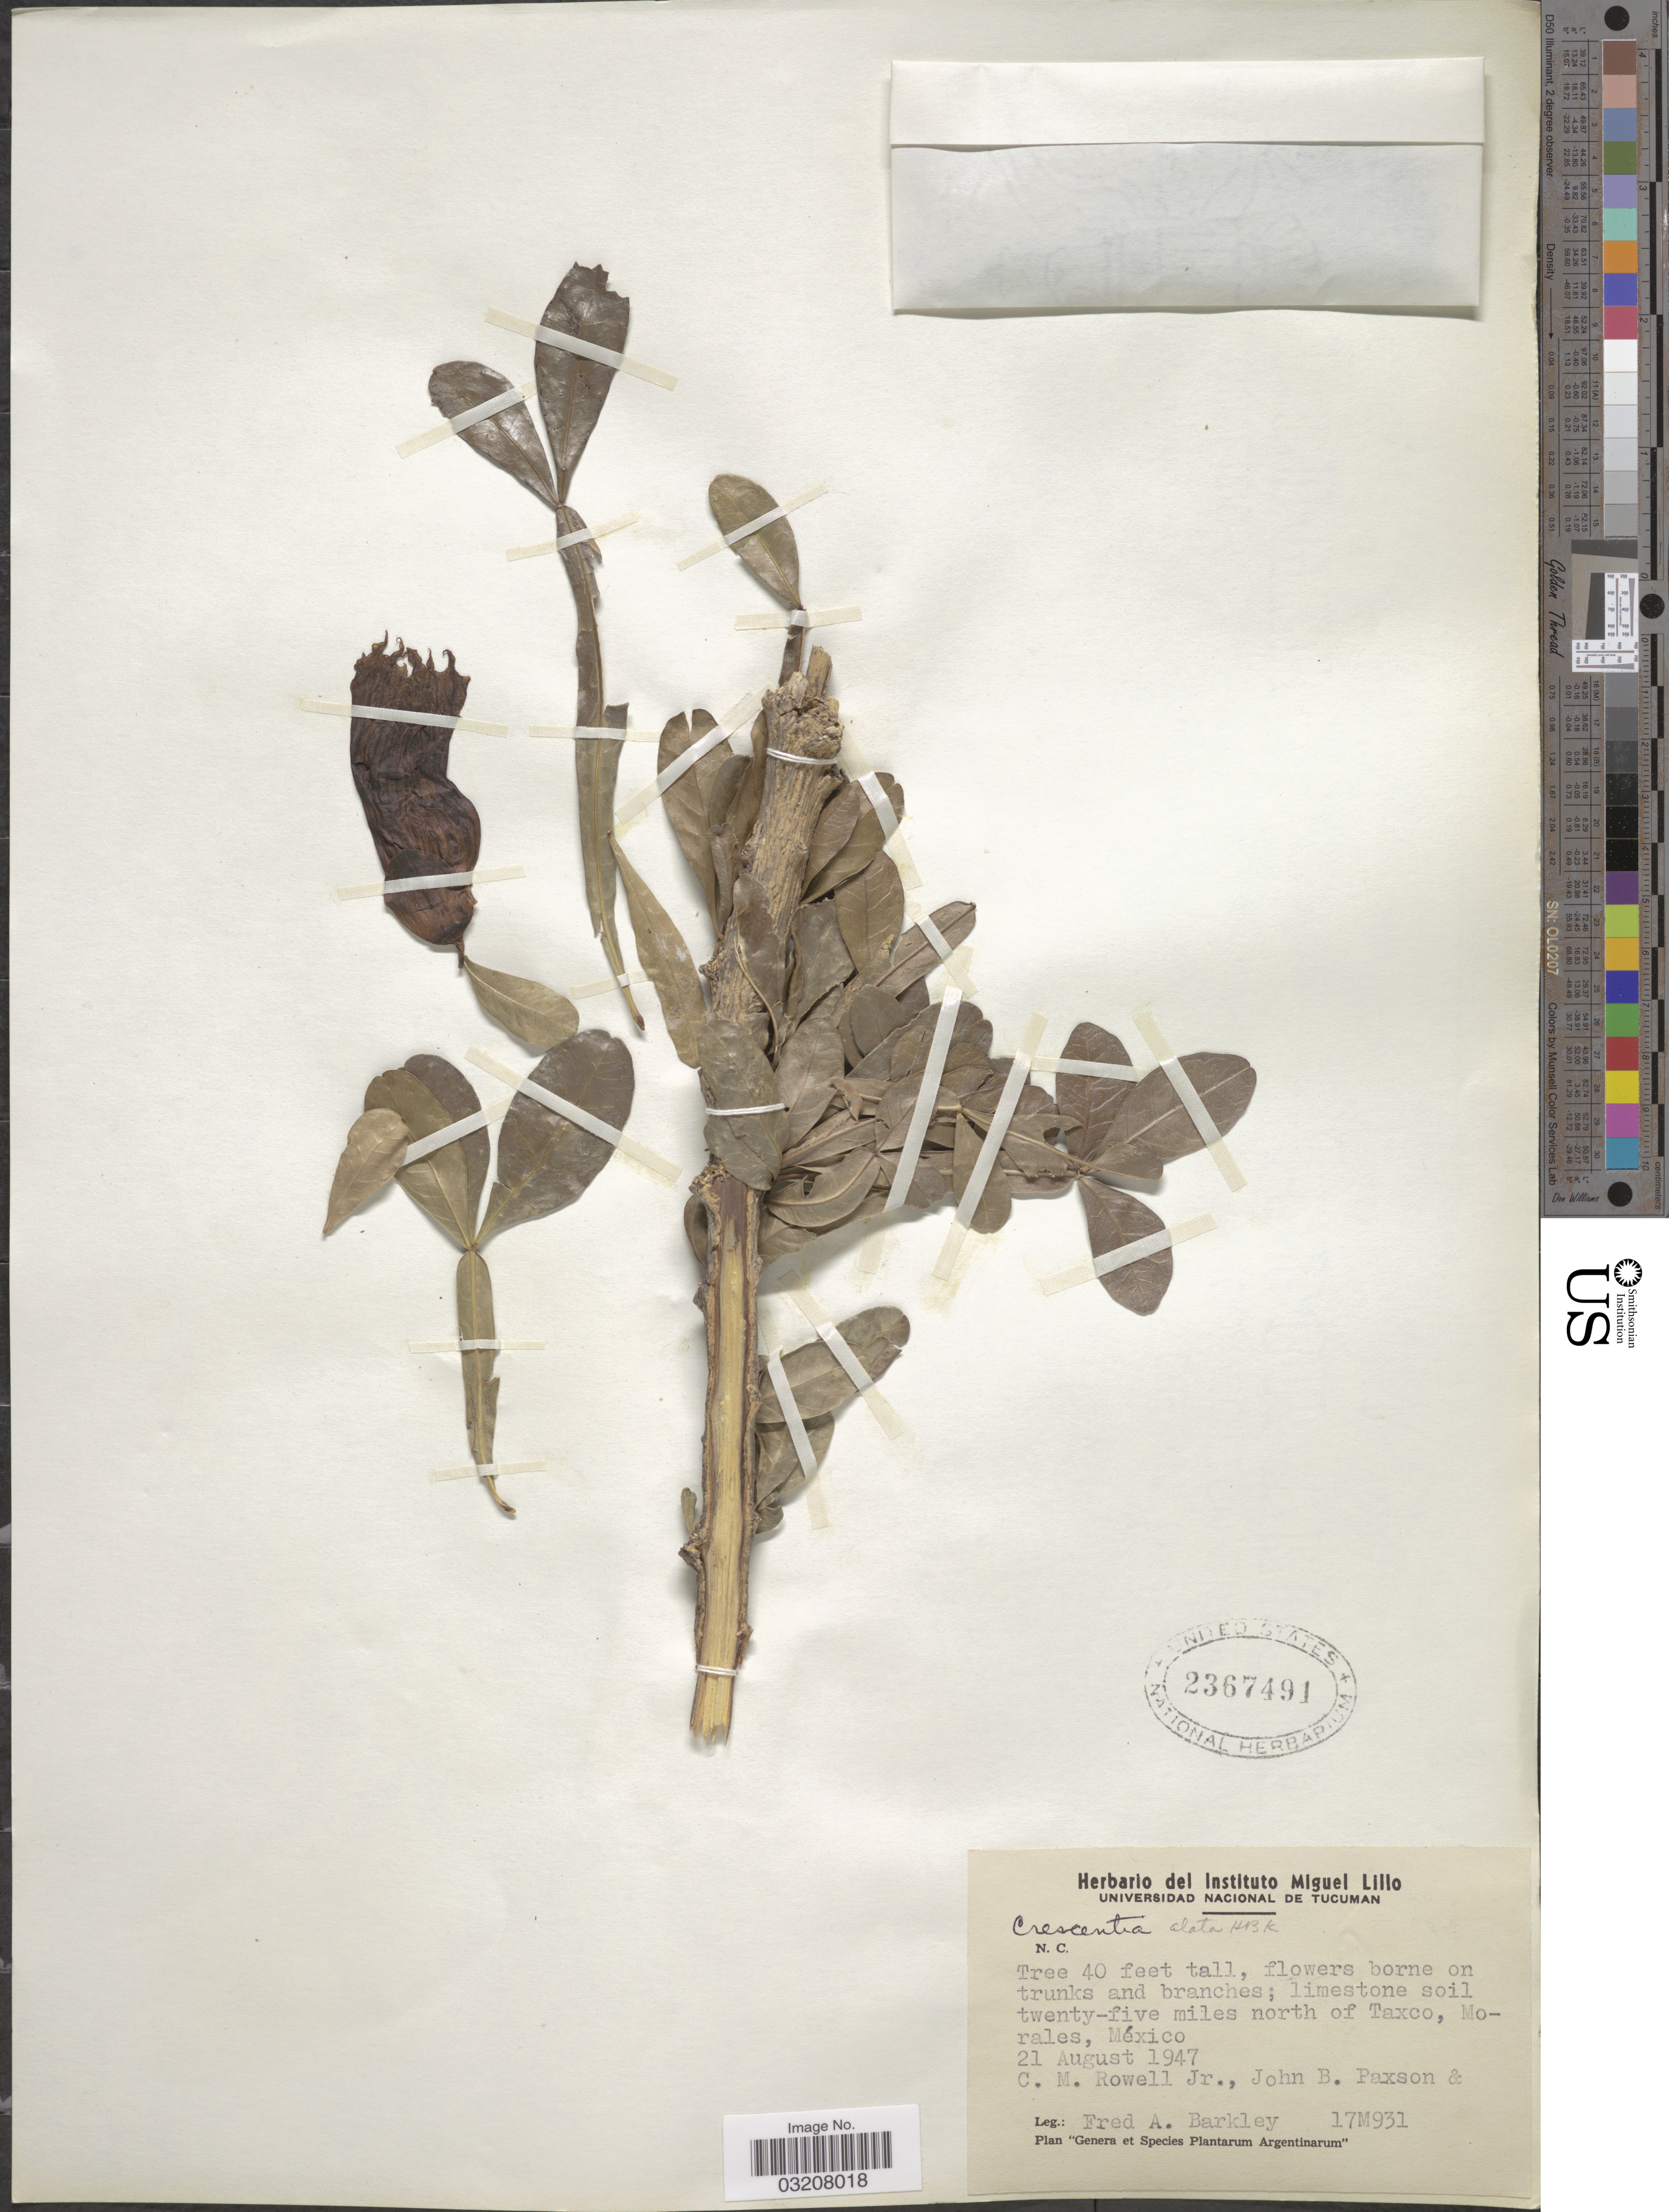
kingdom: Plantae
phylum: Tracheophyta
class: Magnoliopsida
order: Lamiales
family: Bignoniaceae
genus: Crescentia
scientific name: Crescentia alata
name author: Kunth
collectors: C. M. Rowell, J. B. Paxson & F. A. Barkley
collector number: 17M931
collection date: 1947-08-21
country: Mexico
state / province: México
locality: Limestone soil twenty-five miles north of Taxco, Morales.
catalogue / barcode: US 2367491